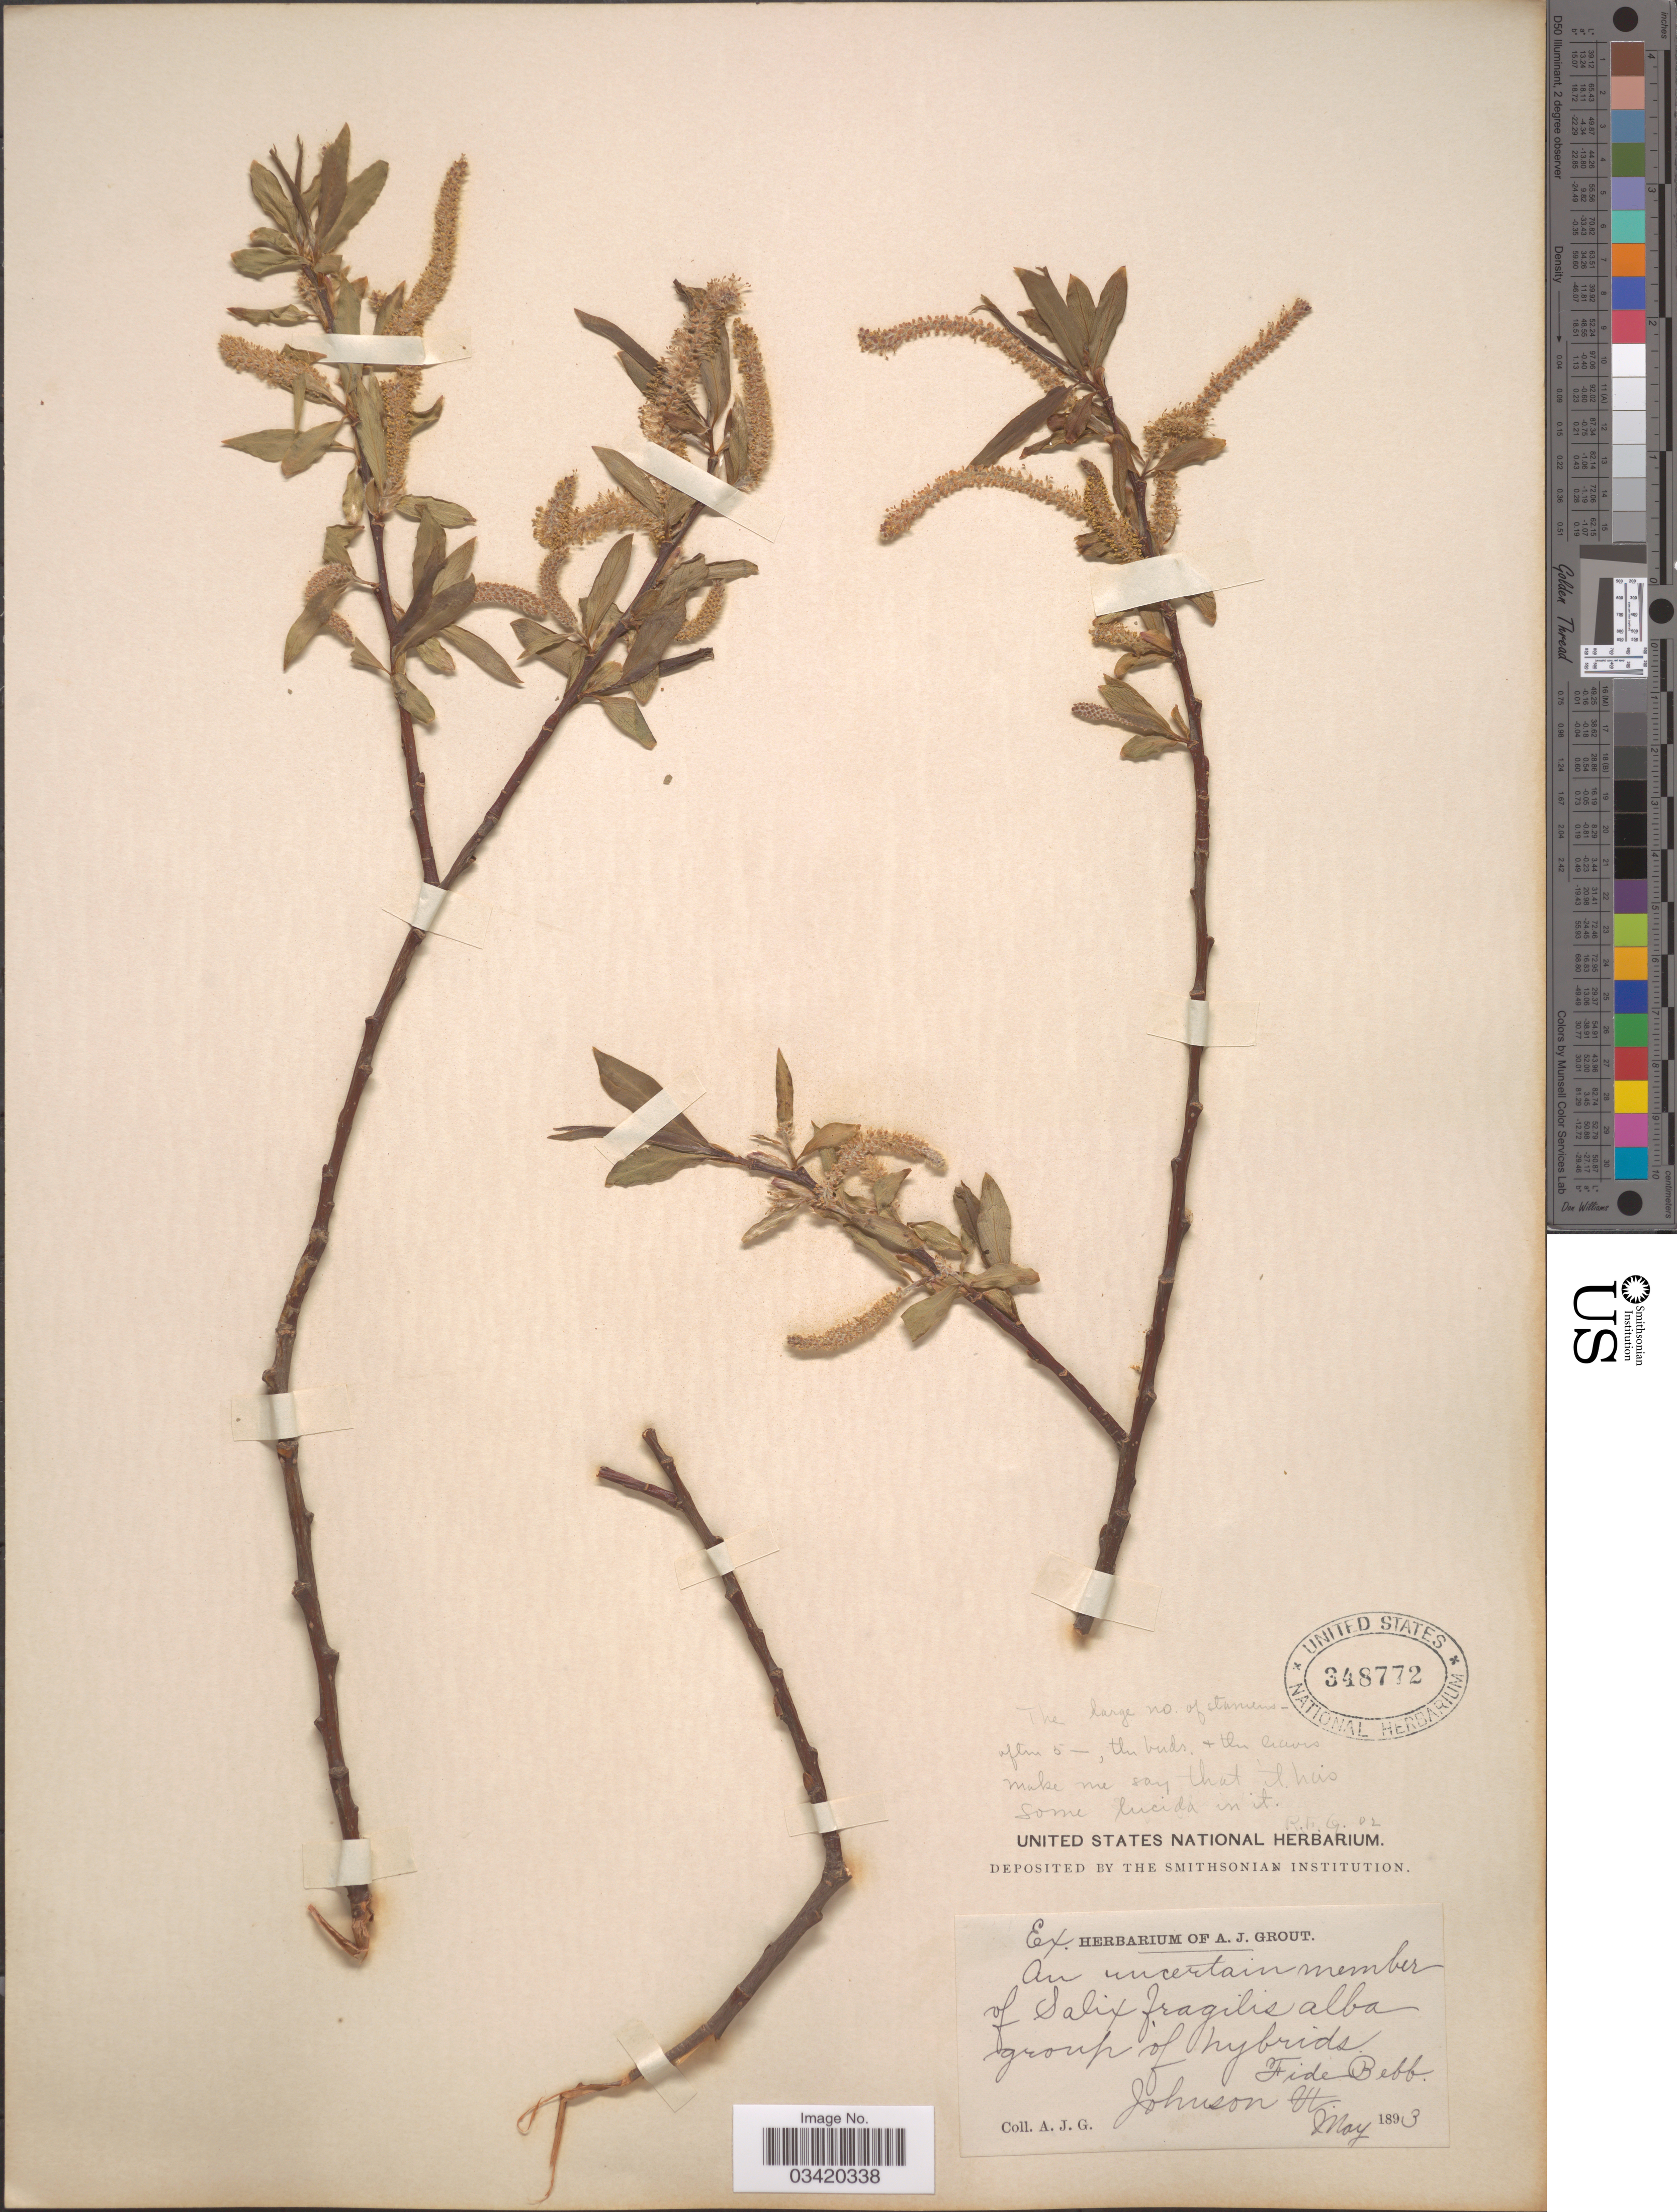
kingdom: Plantae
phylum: Tracheophyta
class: Magnoliopsida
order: Malpighiales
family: Salicaceae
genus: Salix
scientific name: Salix fragilis x S. alba L.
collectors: A. J. Grout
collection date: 1893-05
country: United States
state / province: Vermont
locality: Johnson.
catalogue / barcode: US 348772